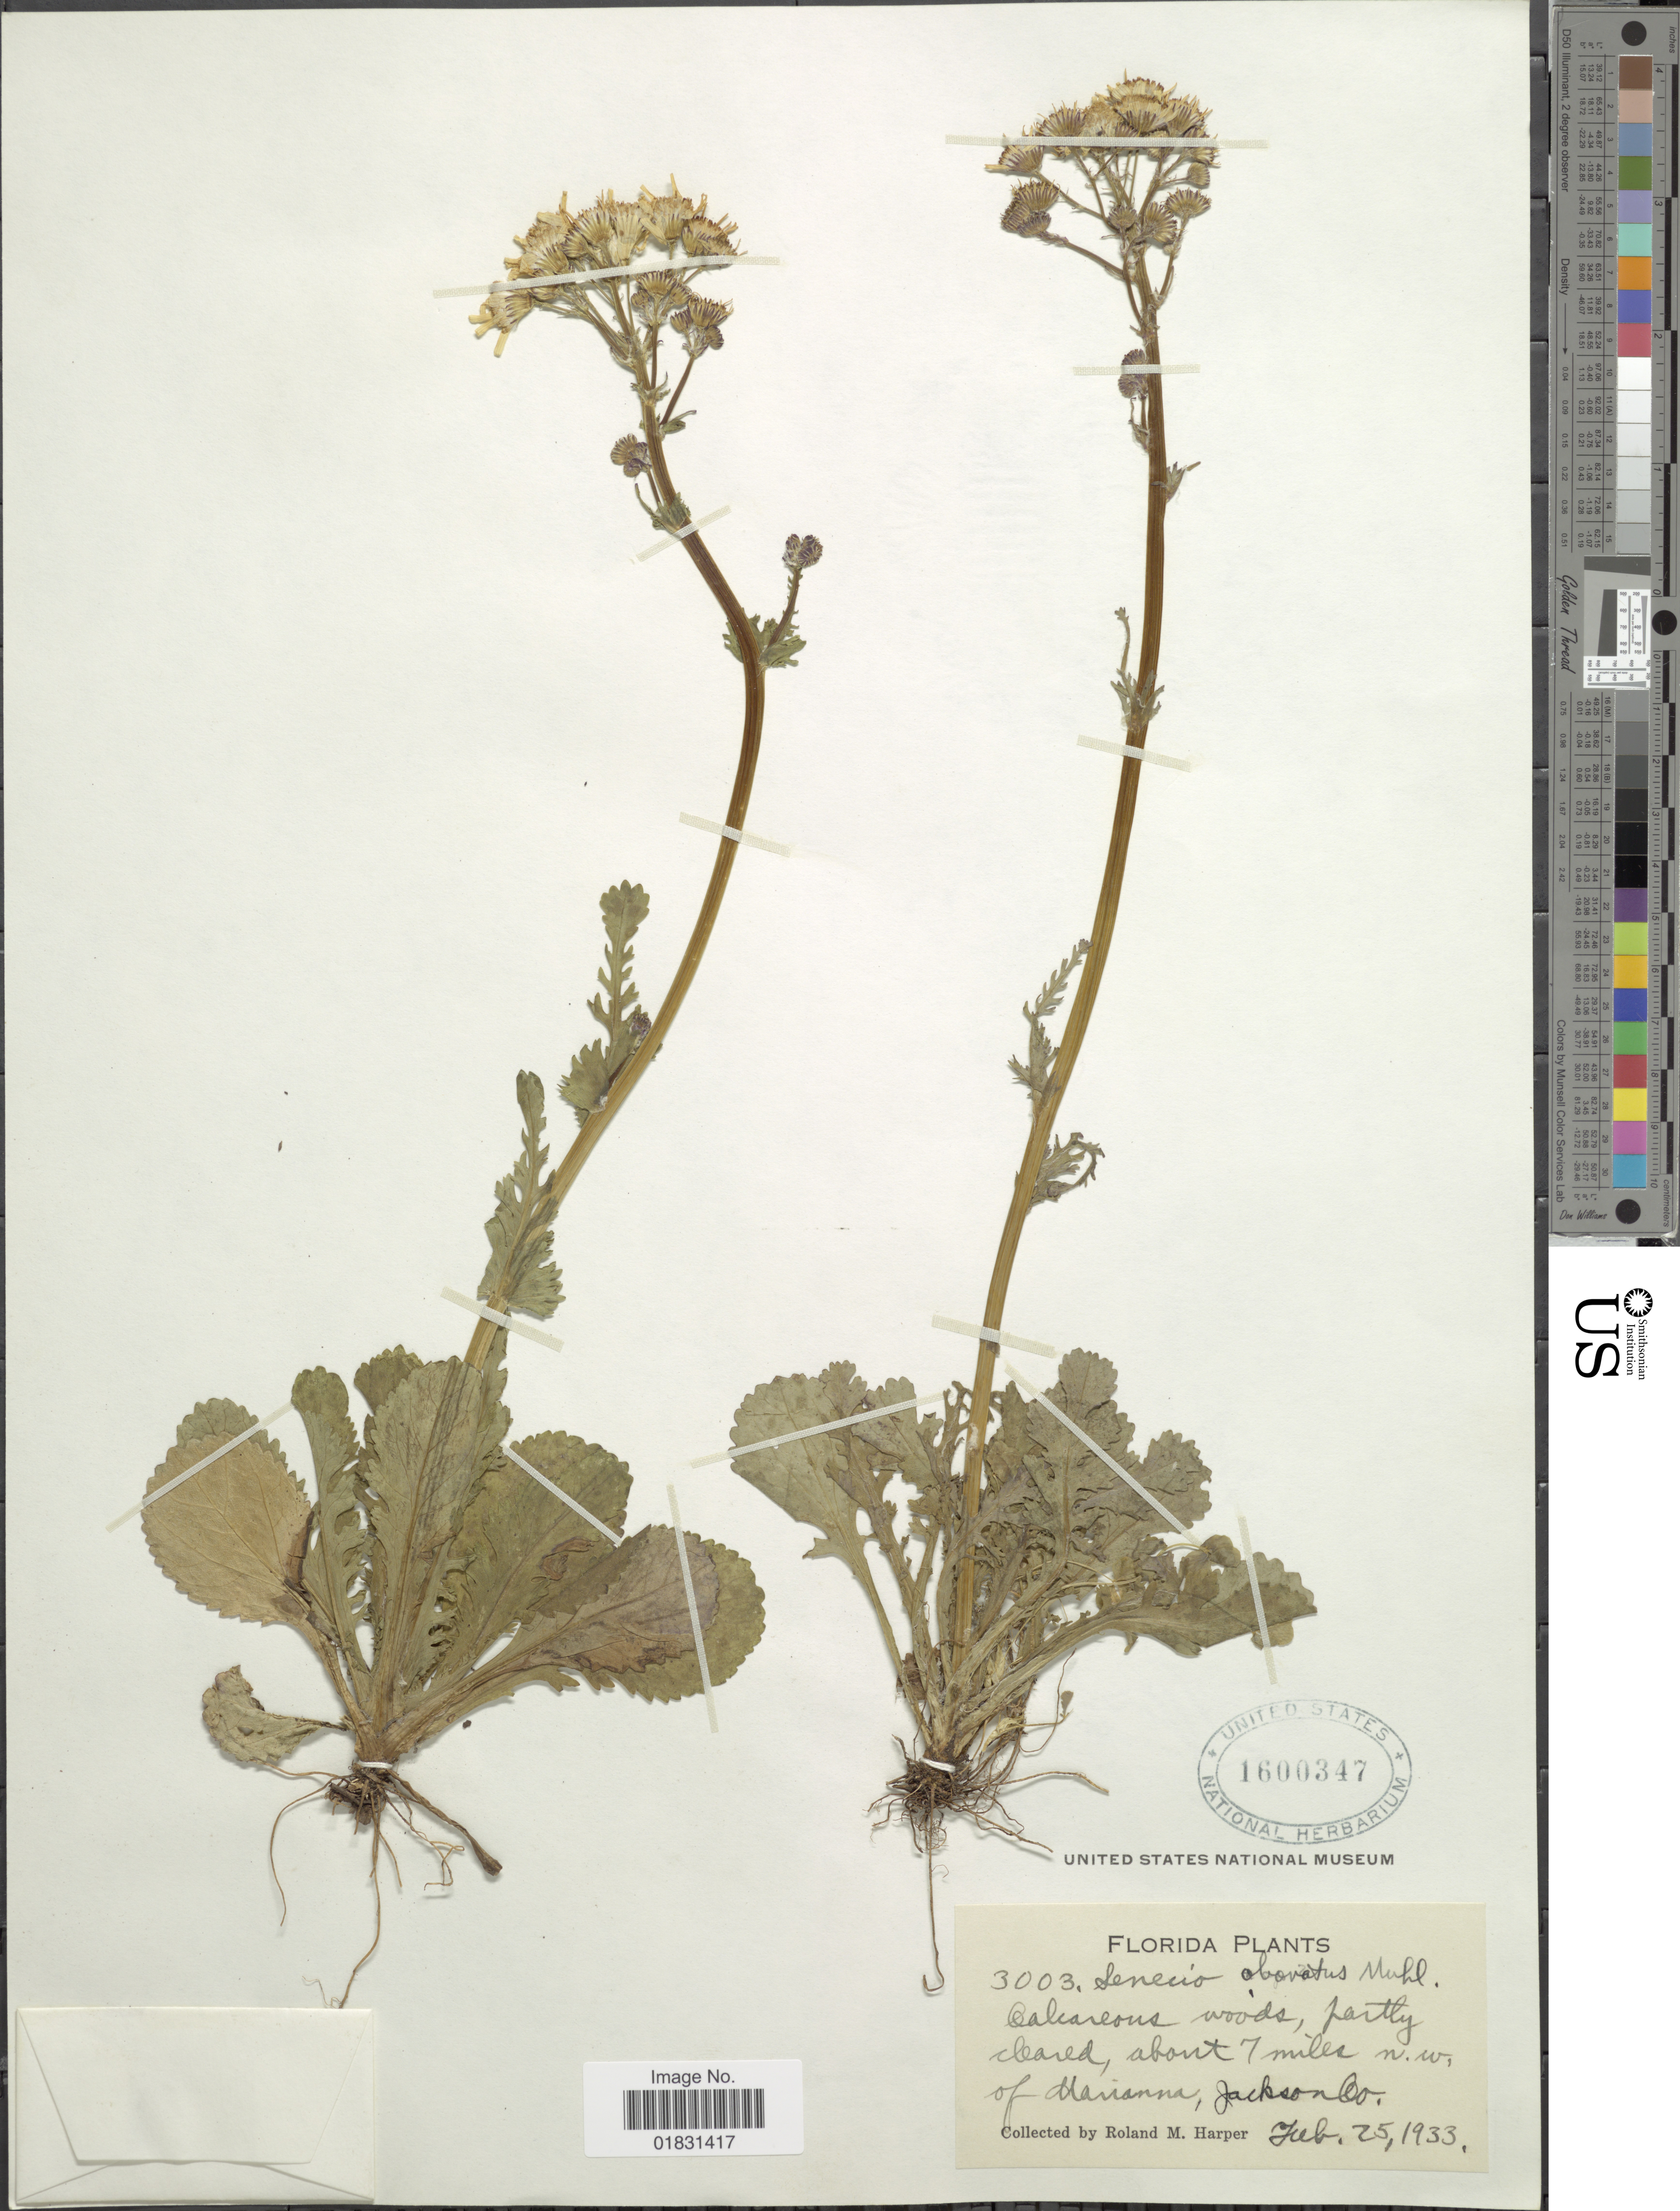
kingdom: Plantae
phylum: Tracheophyta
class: Magnoliopsida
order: Asterales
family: Asteraceae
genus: Packera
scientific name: Packera obovata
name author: (Muhl. ex Willd.) W.A. Weber & Á. Löve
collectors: R. M. Harper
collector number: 3003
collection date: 1933-02-25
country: United States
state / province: Florida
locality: Calcareous woods, partly cleared, about 7 miles n.w. of Marianna, Jackson Co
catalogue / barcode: US 1600347